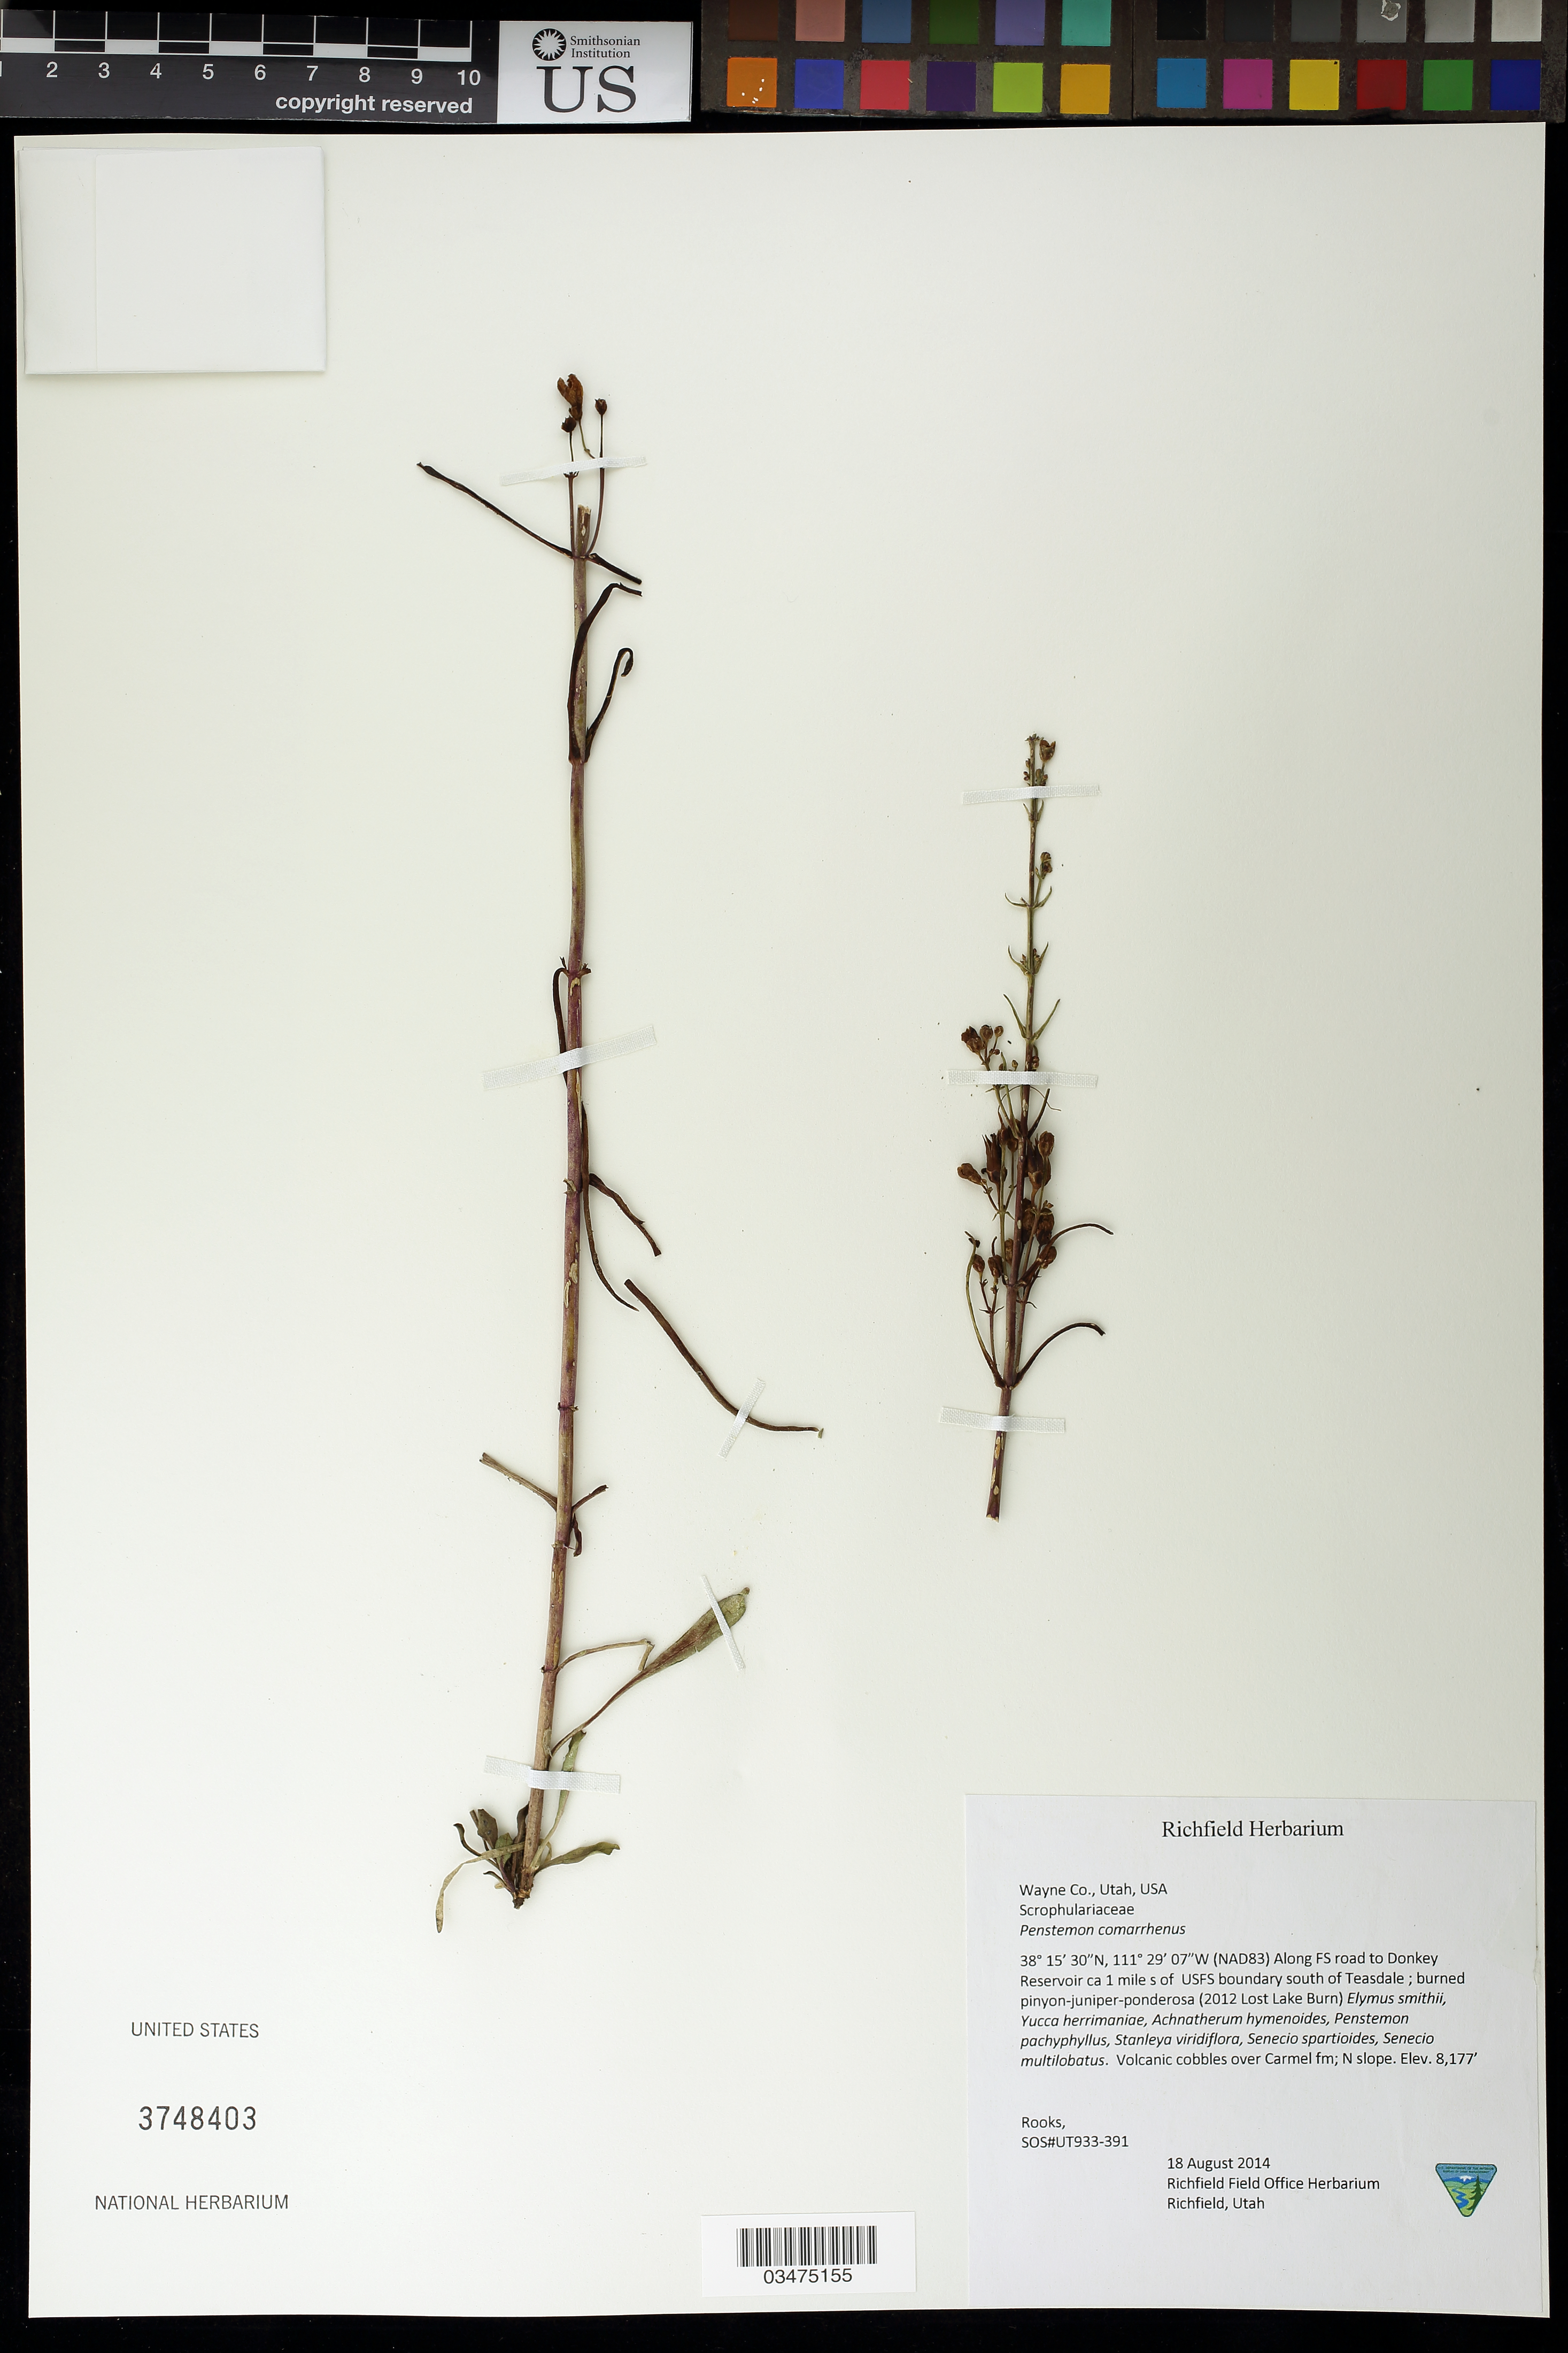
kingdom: Plantae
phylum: Tracheophyta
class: Magnoliopsida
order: Lamiales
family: Plantaginaceae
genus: Penstemon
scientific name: Penstemon comarrhenus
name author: A. Gray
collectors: -. Rooks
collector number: UT933-391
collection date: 2014-08-18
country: United States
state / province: Utah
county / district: Wayne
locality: Along FS road to Donkey Reservoir, 1 mi. S of USFS boundary S of Teasdale. (2012 Lost Lake Burn)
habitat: Volcanic cobbles over Carmel fm. Burned pinyon-juniper ponderosa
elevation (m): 2492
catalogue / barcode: US 3748403